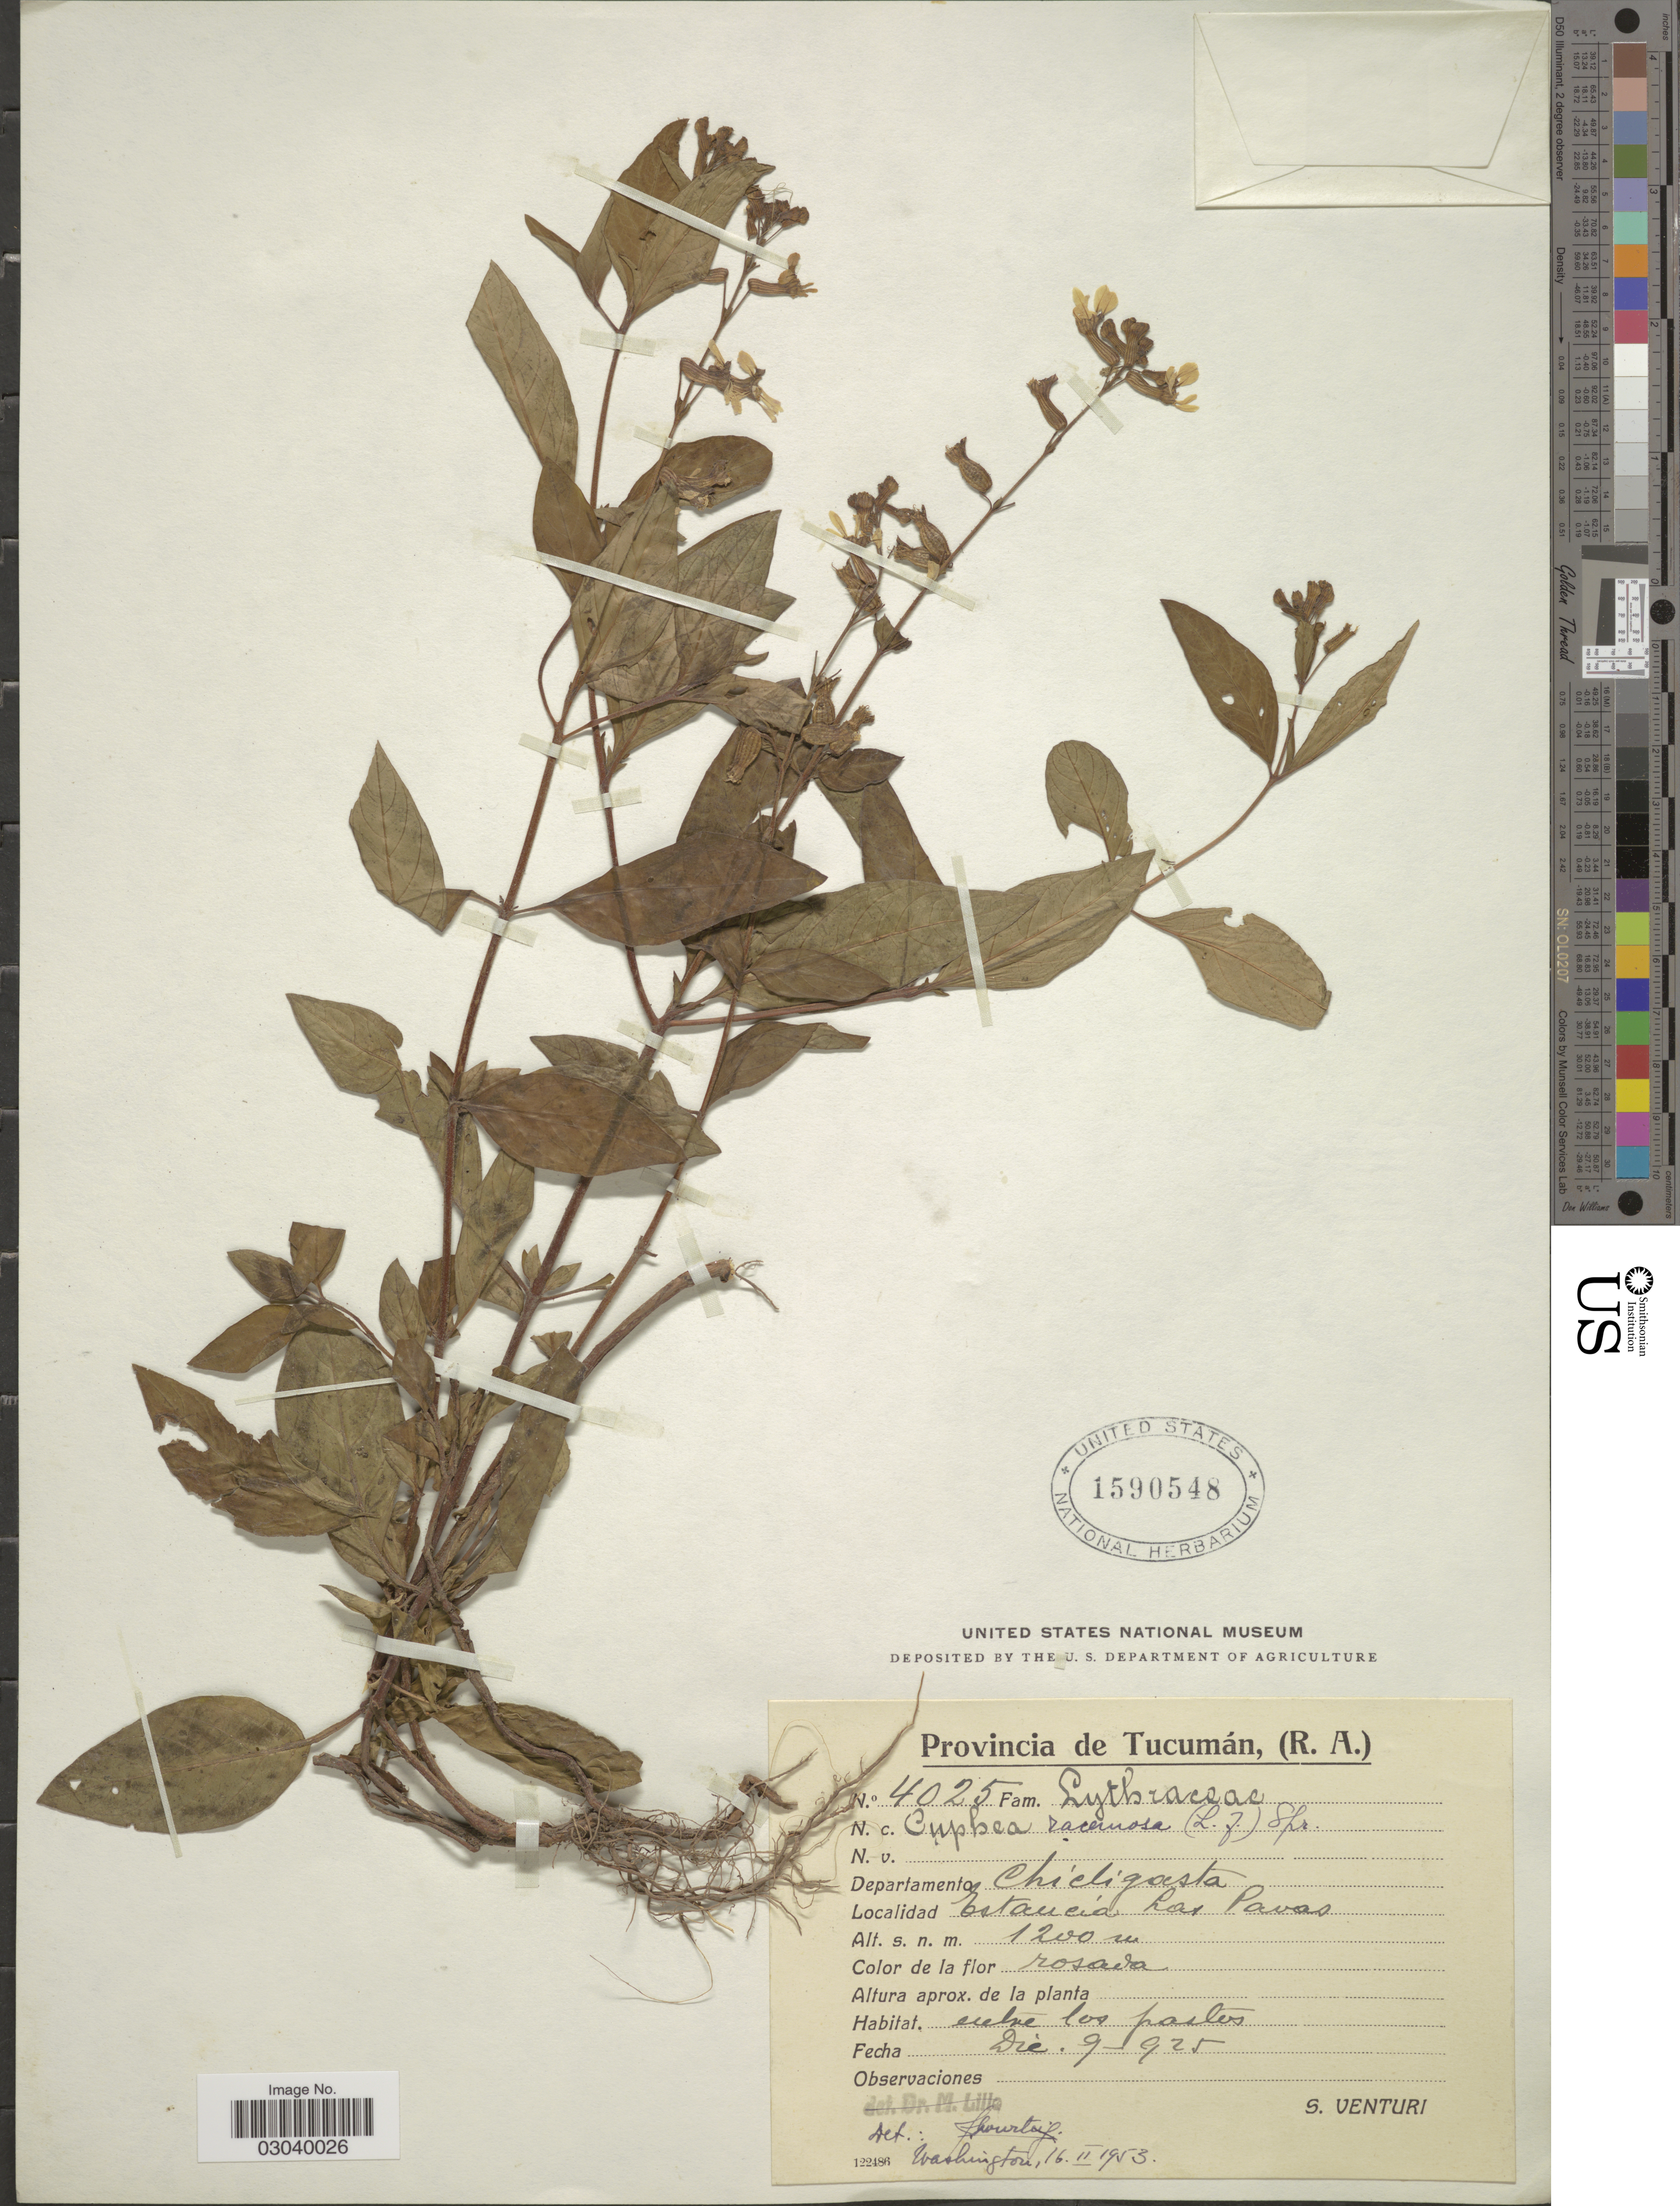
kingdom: Plantae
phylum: Tracheophyta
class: Magnoliopsida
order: Myrtales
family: Lythraceae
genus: Cuphea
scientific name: Cuphea racemosa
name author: (L. f.) Spreng.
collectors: S. Venturi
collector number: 4025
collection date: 1925-12-09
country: Argentina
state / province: Tucuman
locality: Departamento Chicligasta, Estancia Las Pavas.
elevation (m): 1200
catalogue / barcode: US 1590548